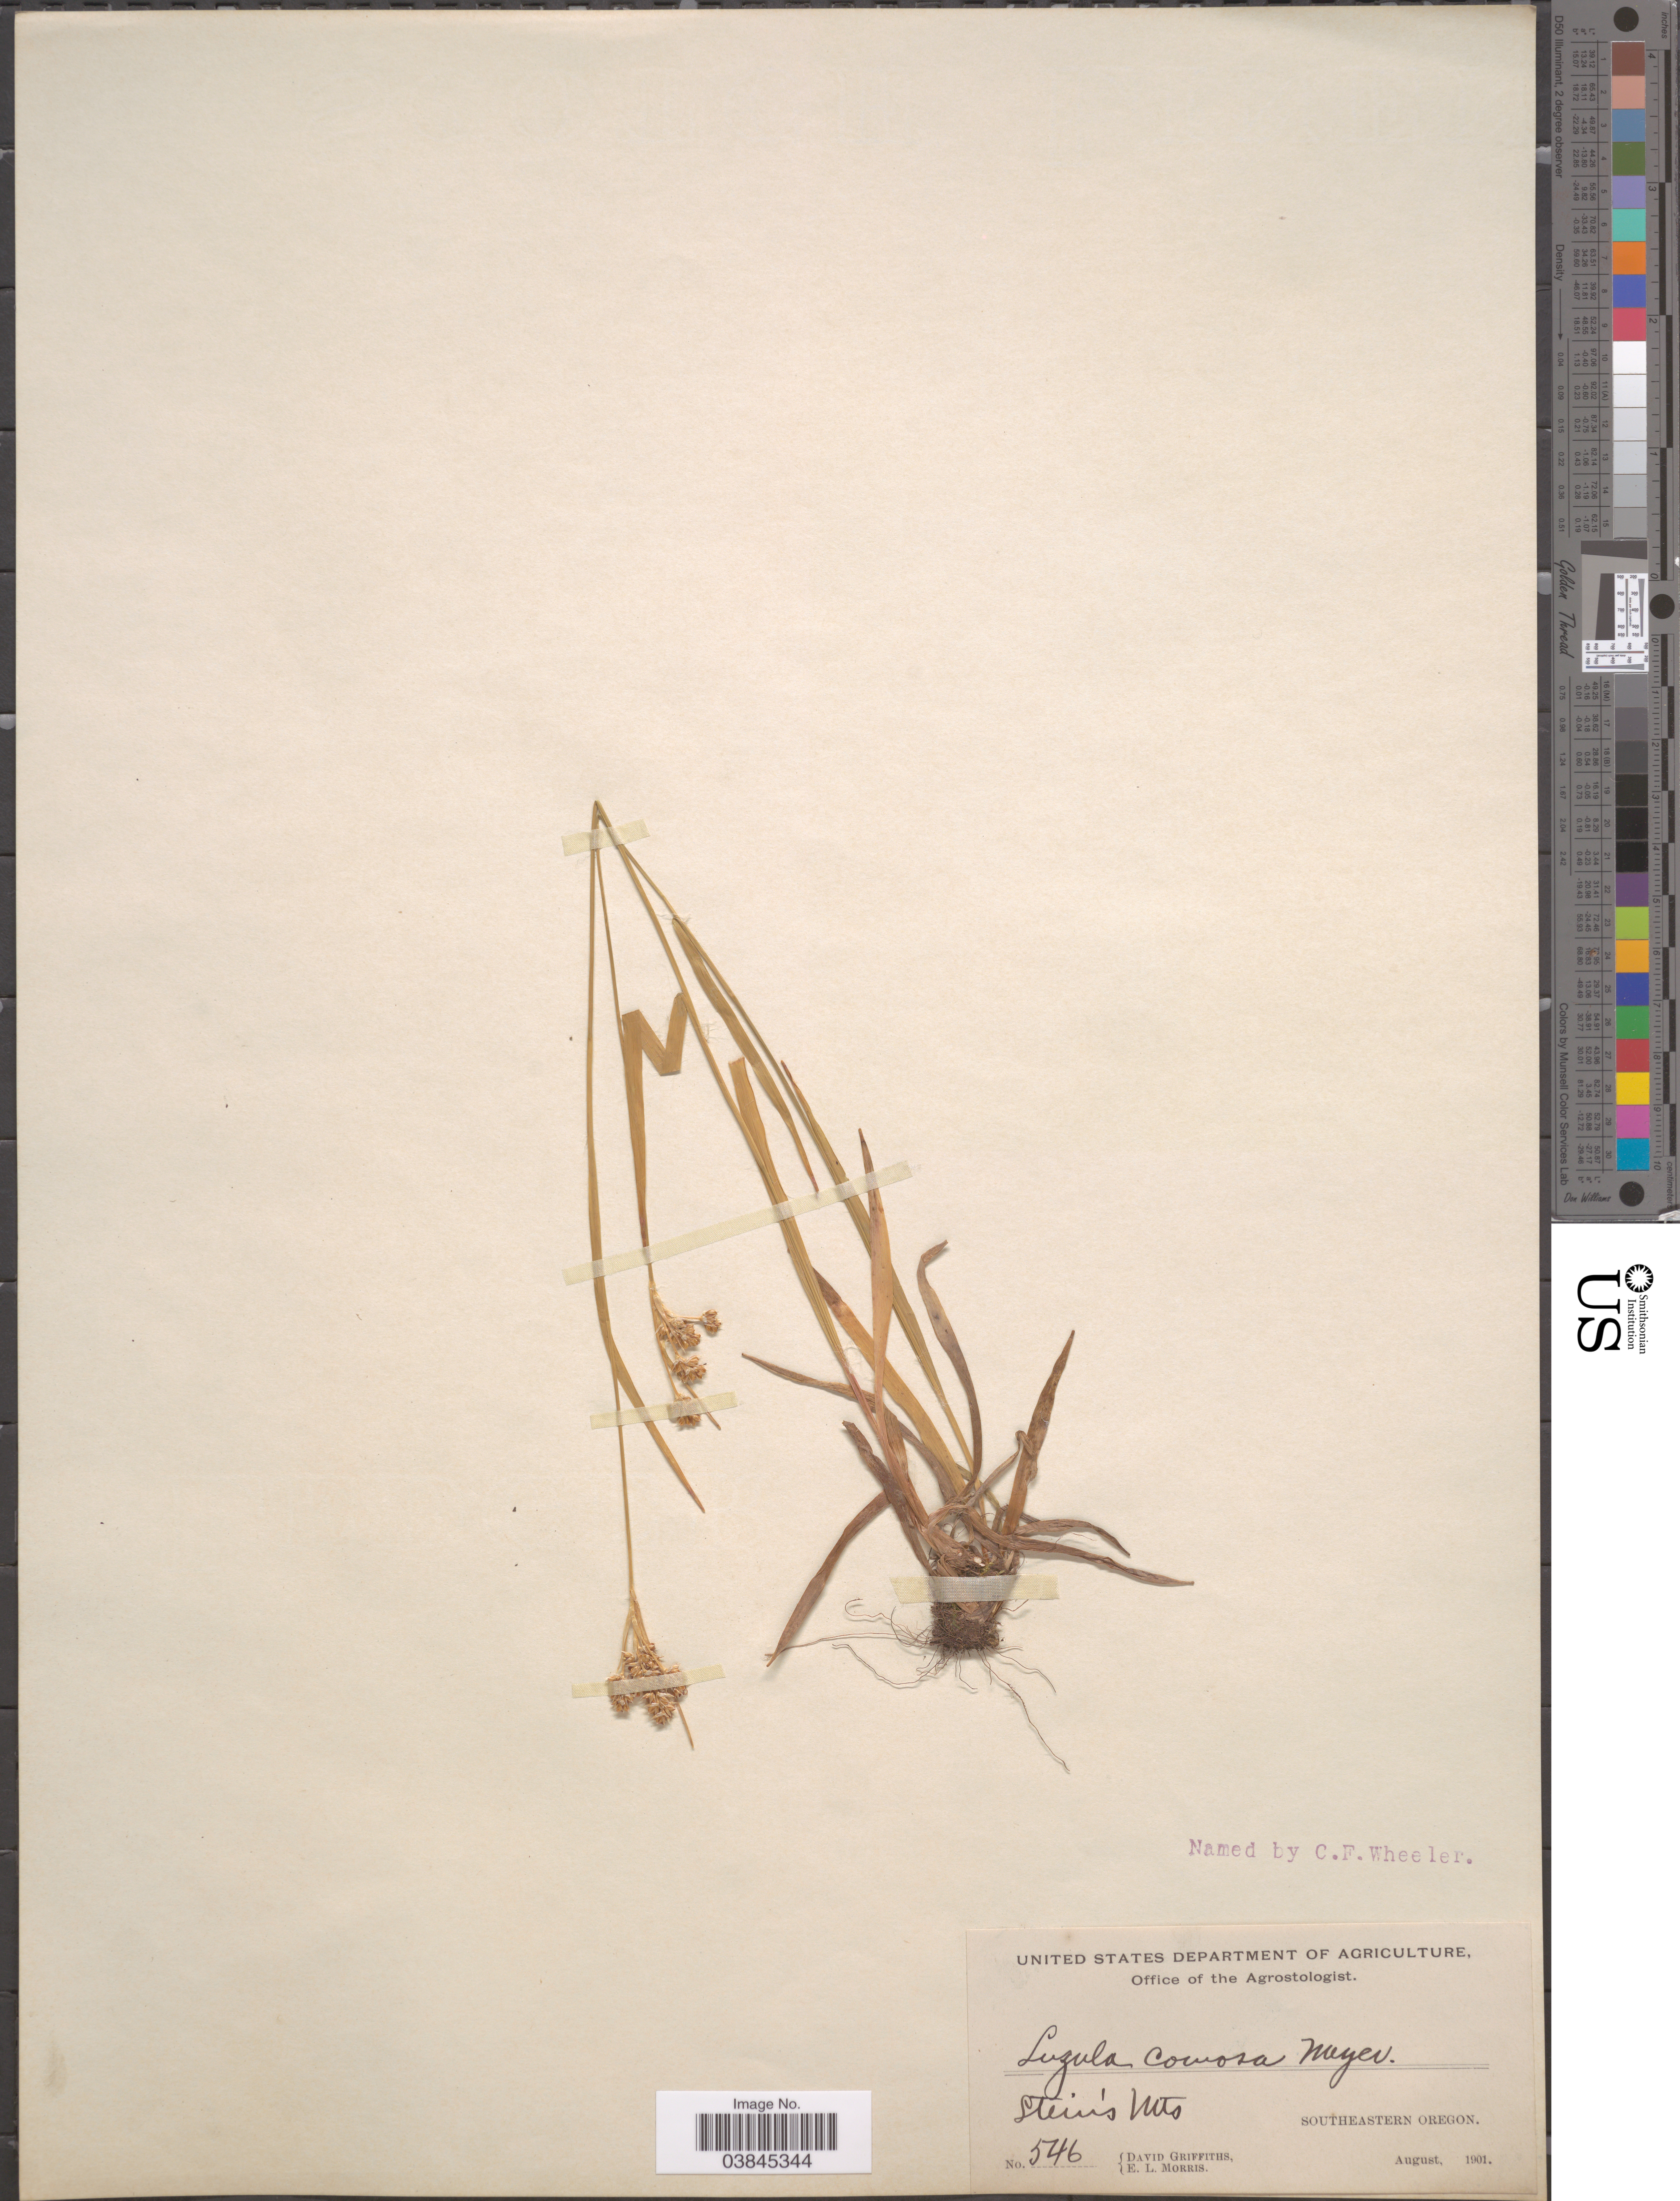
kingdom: Plantae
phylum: Tracheophyta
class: Liliopsida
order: Poales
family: Juncaceae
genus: Luzula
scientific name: Luzula campestris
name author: (L.) DC.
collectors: D. Griffiths & E. Morris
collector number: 546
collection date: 1901-08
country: United States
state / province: Oregon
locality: Stein's Mts. Southeastern Oregon.